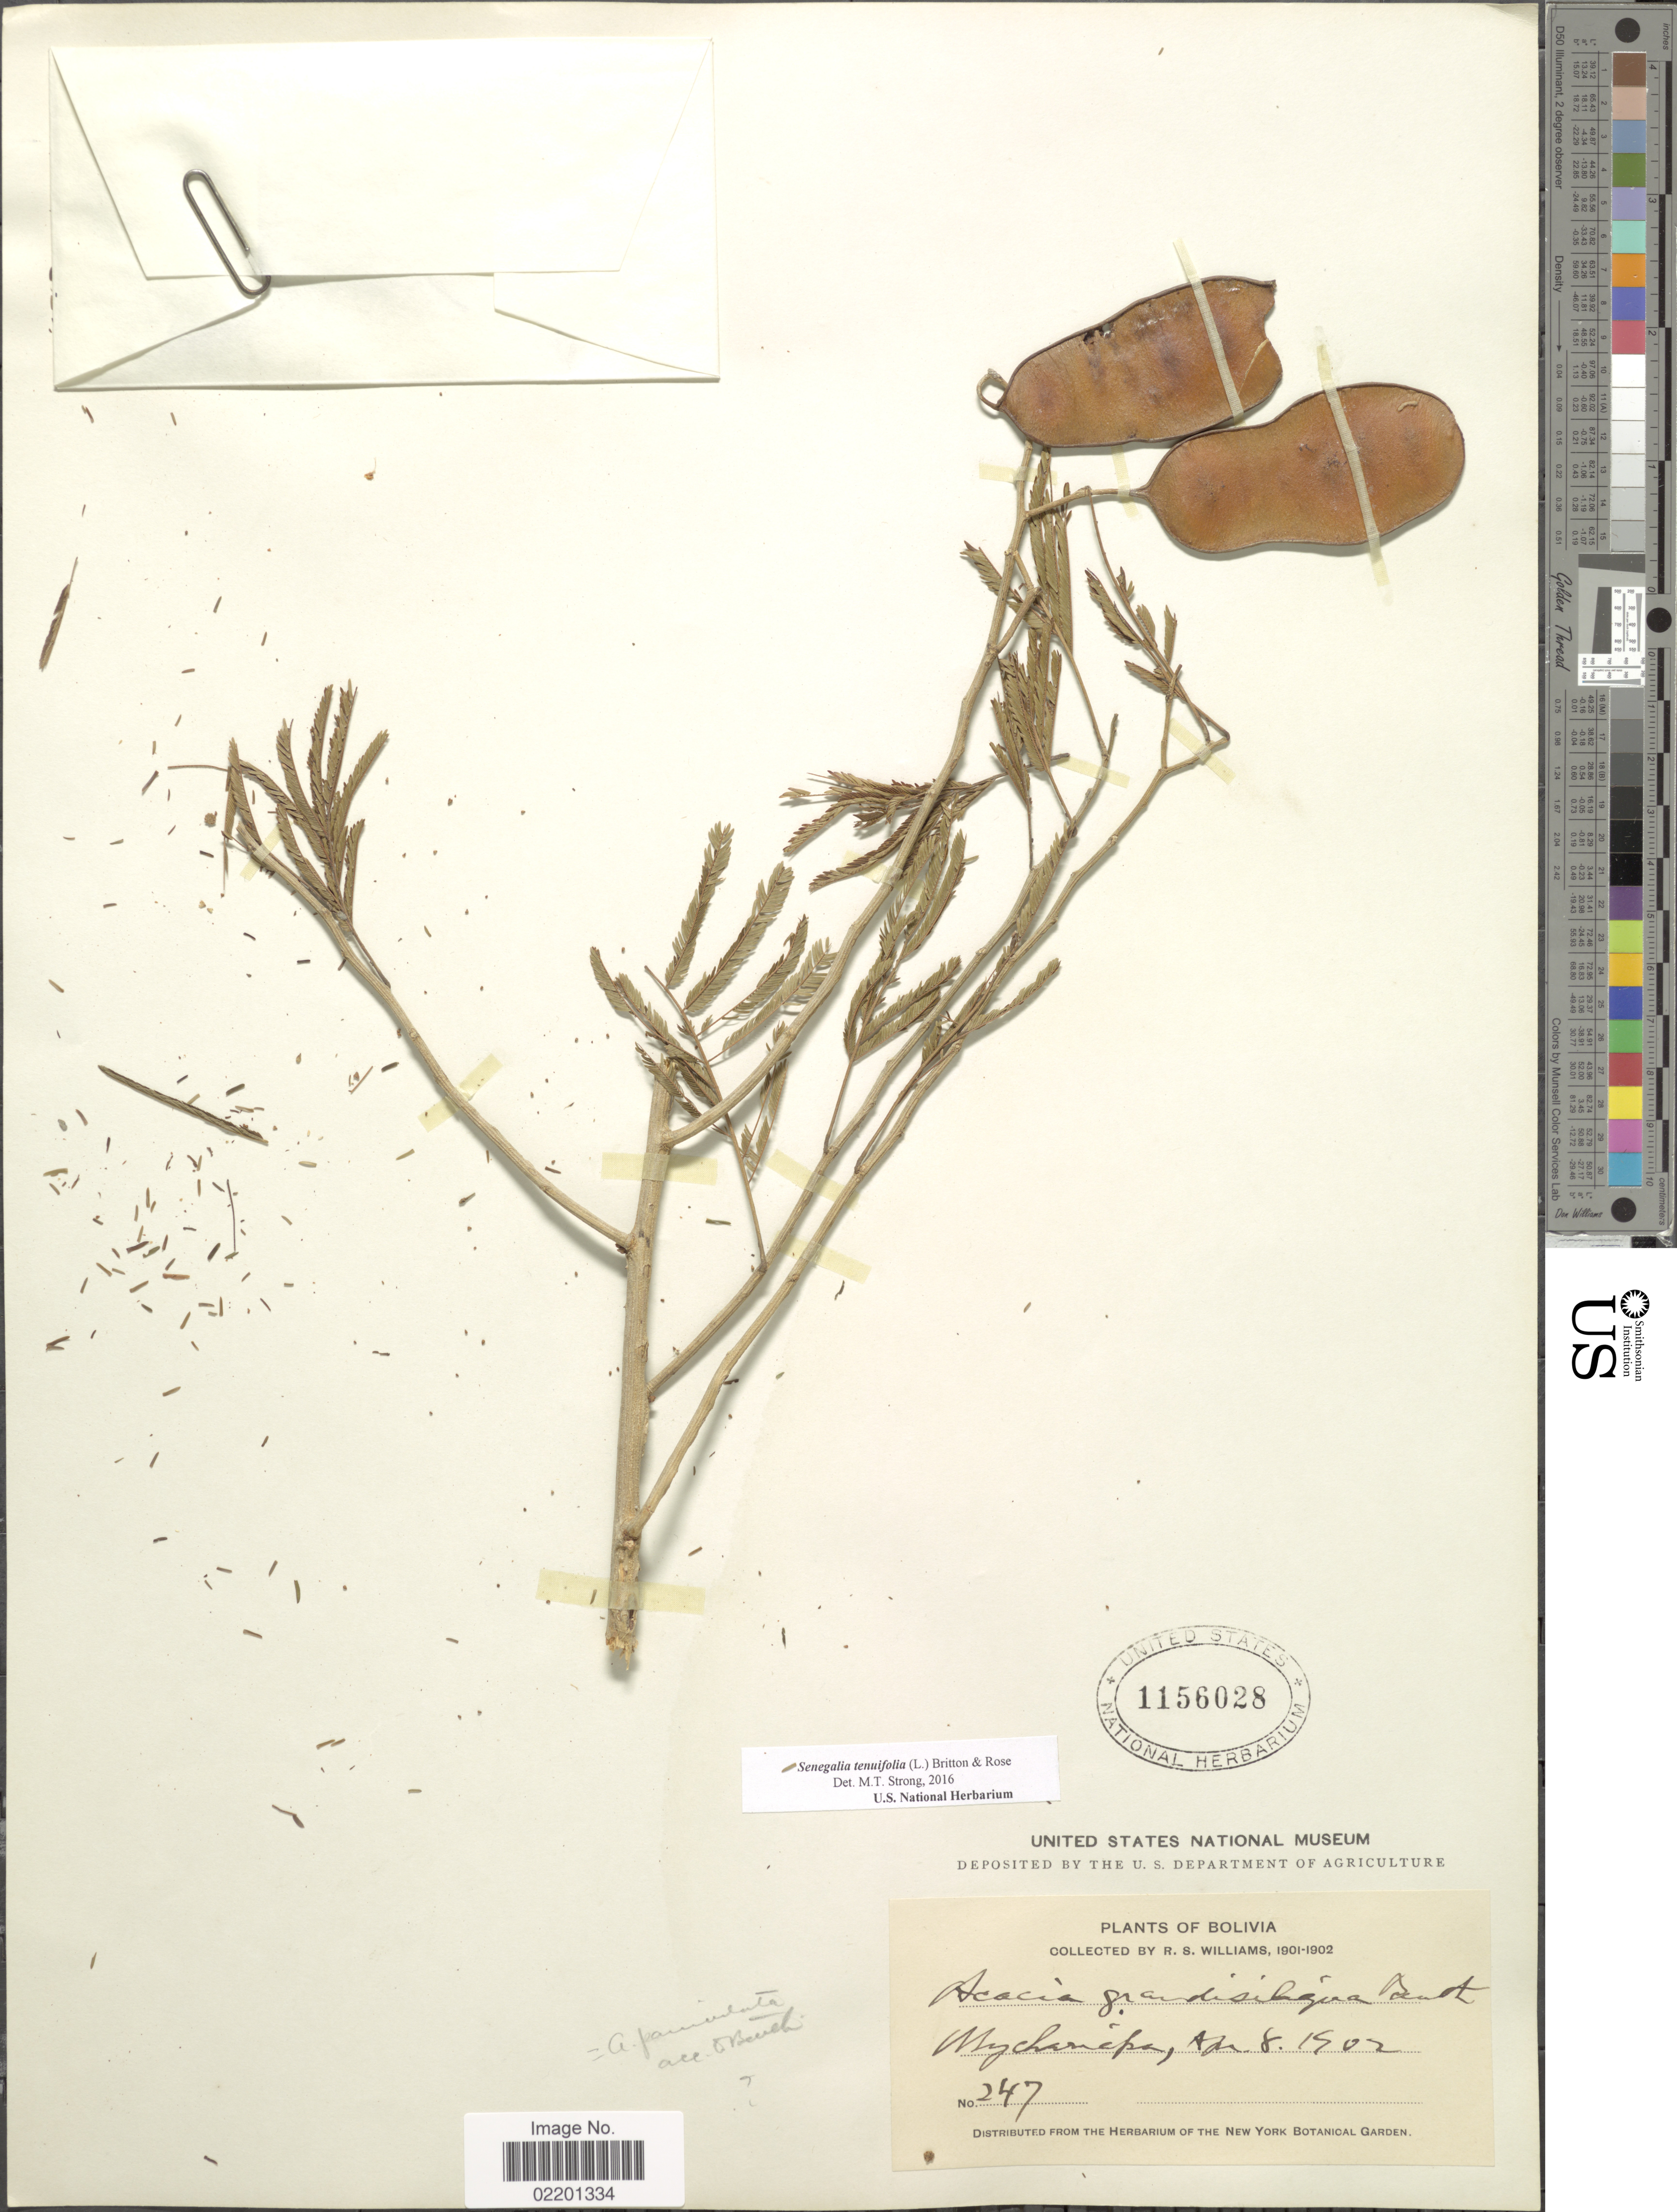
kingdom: Plantae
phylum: Tracheophyta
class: Magnoliopsida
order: Fabales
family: Fabaceae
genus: Senegalia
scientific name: Senegalia tenuifolia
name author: (L.) Britton & Rose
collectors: R. S. Williams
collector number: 247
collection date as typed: Apr. 8, 1902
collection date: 1902-04-08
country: Bolivia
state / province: La Paz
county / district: Franz Tamayo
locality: Machariapa (NE of Apolo)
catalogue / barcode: US 1156028